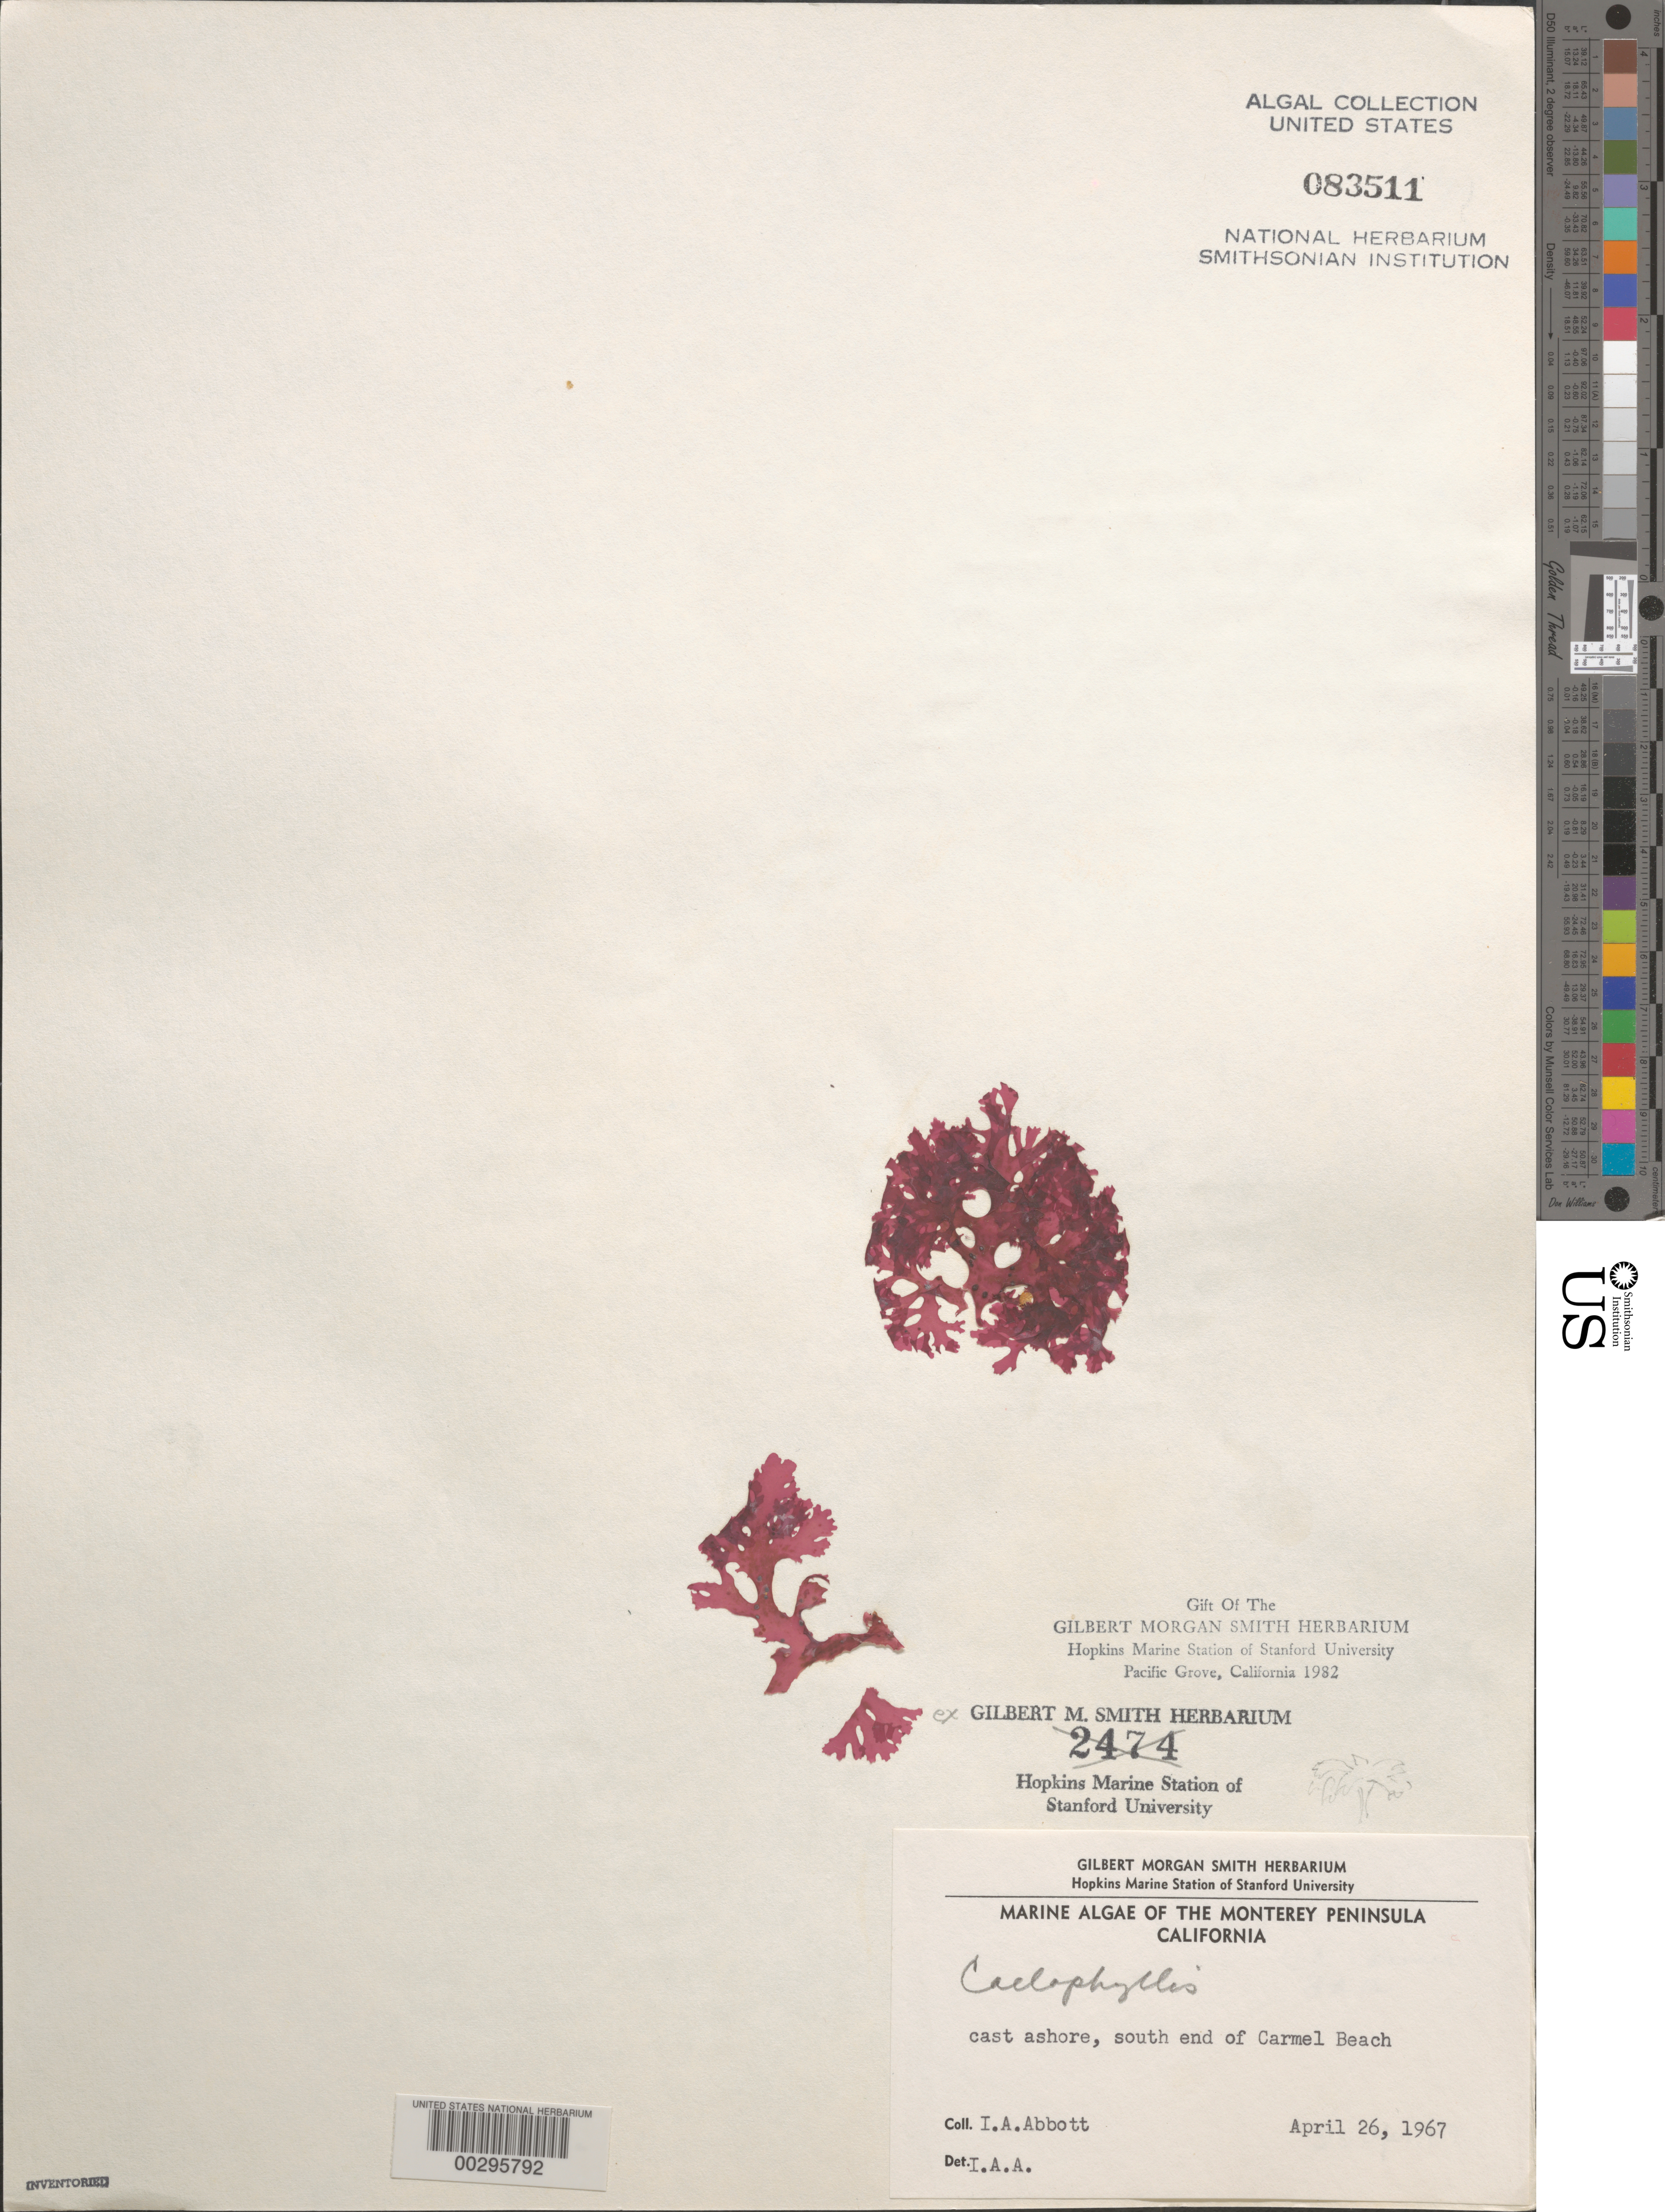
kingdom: Plantae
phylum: Rhodophyta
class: Florideophyceae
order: Gigartinales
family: Kallymeniaceae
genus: Callophyllis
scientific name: Callophyllis sp.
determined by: Abbott, Isabella A.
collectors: I. A. Abbott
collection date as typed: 26 Apr 1967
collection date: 1967-04-26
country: United States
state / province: California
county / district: Monterey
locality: Carmel Beach, south end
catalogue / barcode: US 83511